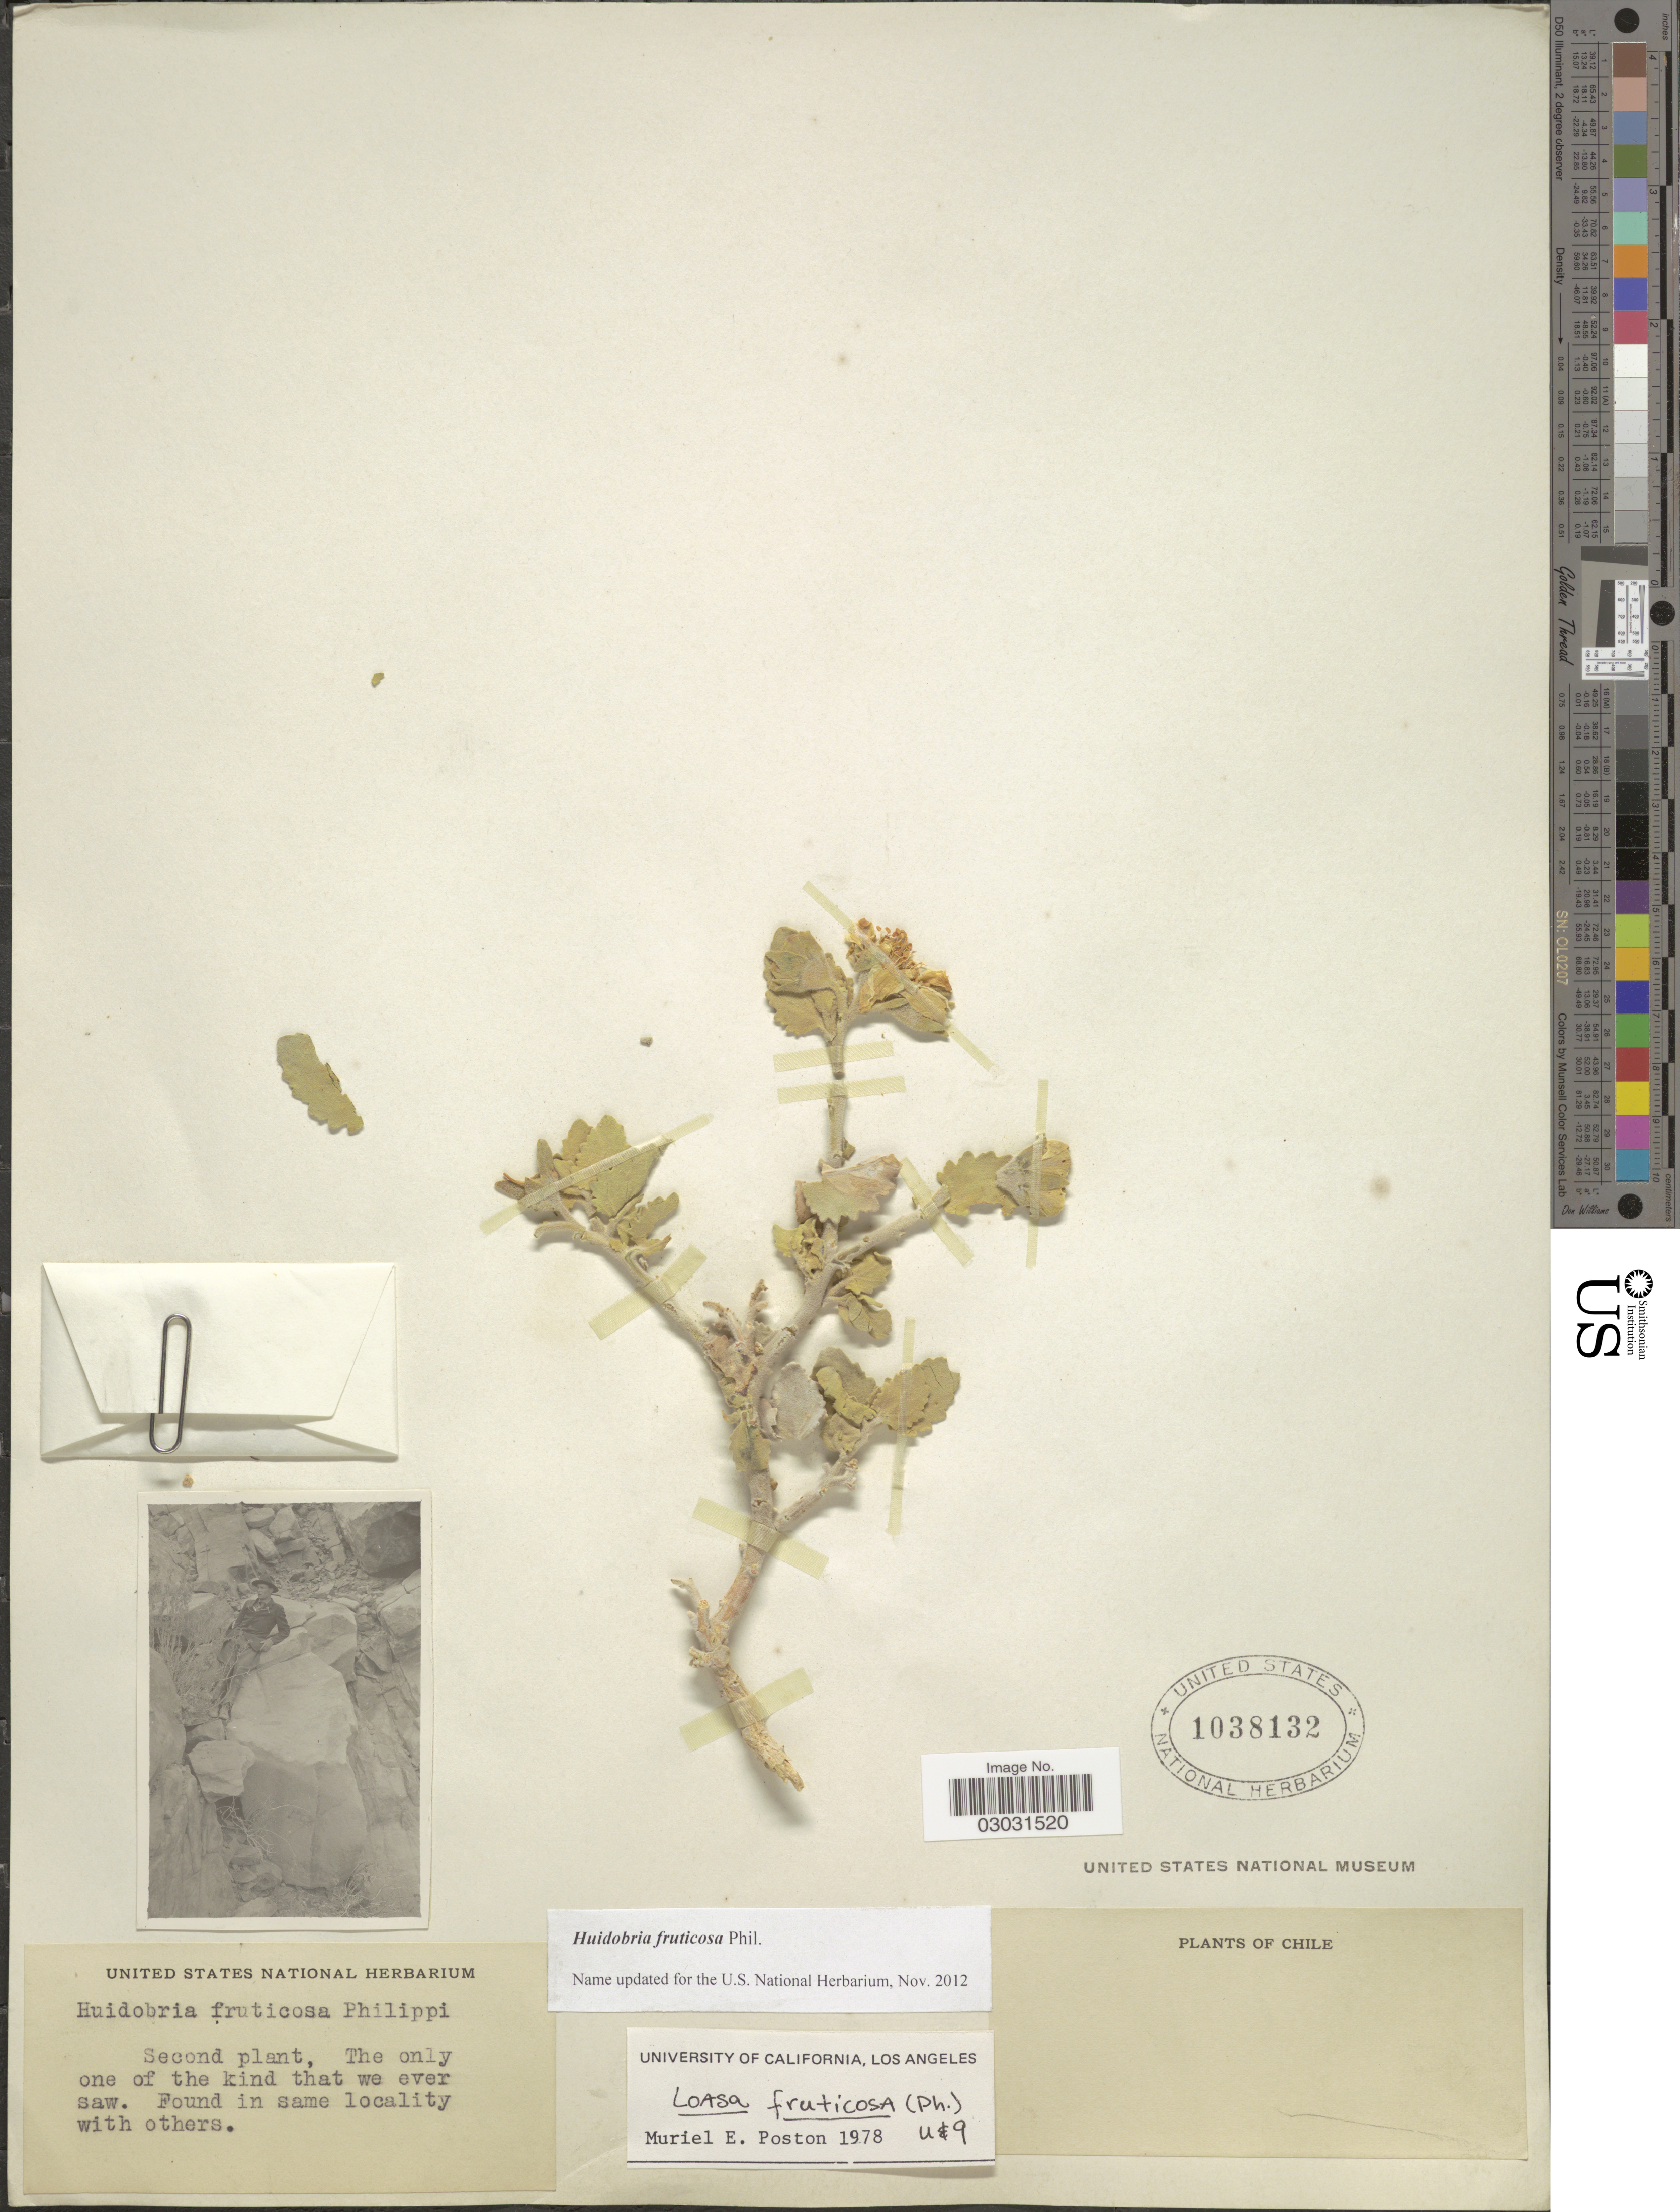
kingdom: Plantae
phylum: Tracheophyta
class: Magnoliopsida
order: Cornales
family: Loasaceae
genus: Huidobria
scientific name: Huidobria fruticosa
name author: Phil.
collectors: ex herb. United States National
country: Chile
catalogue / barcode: US 1038132